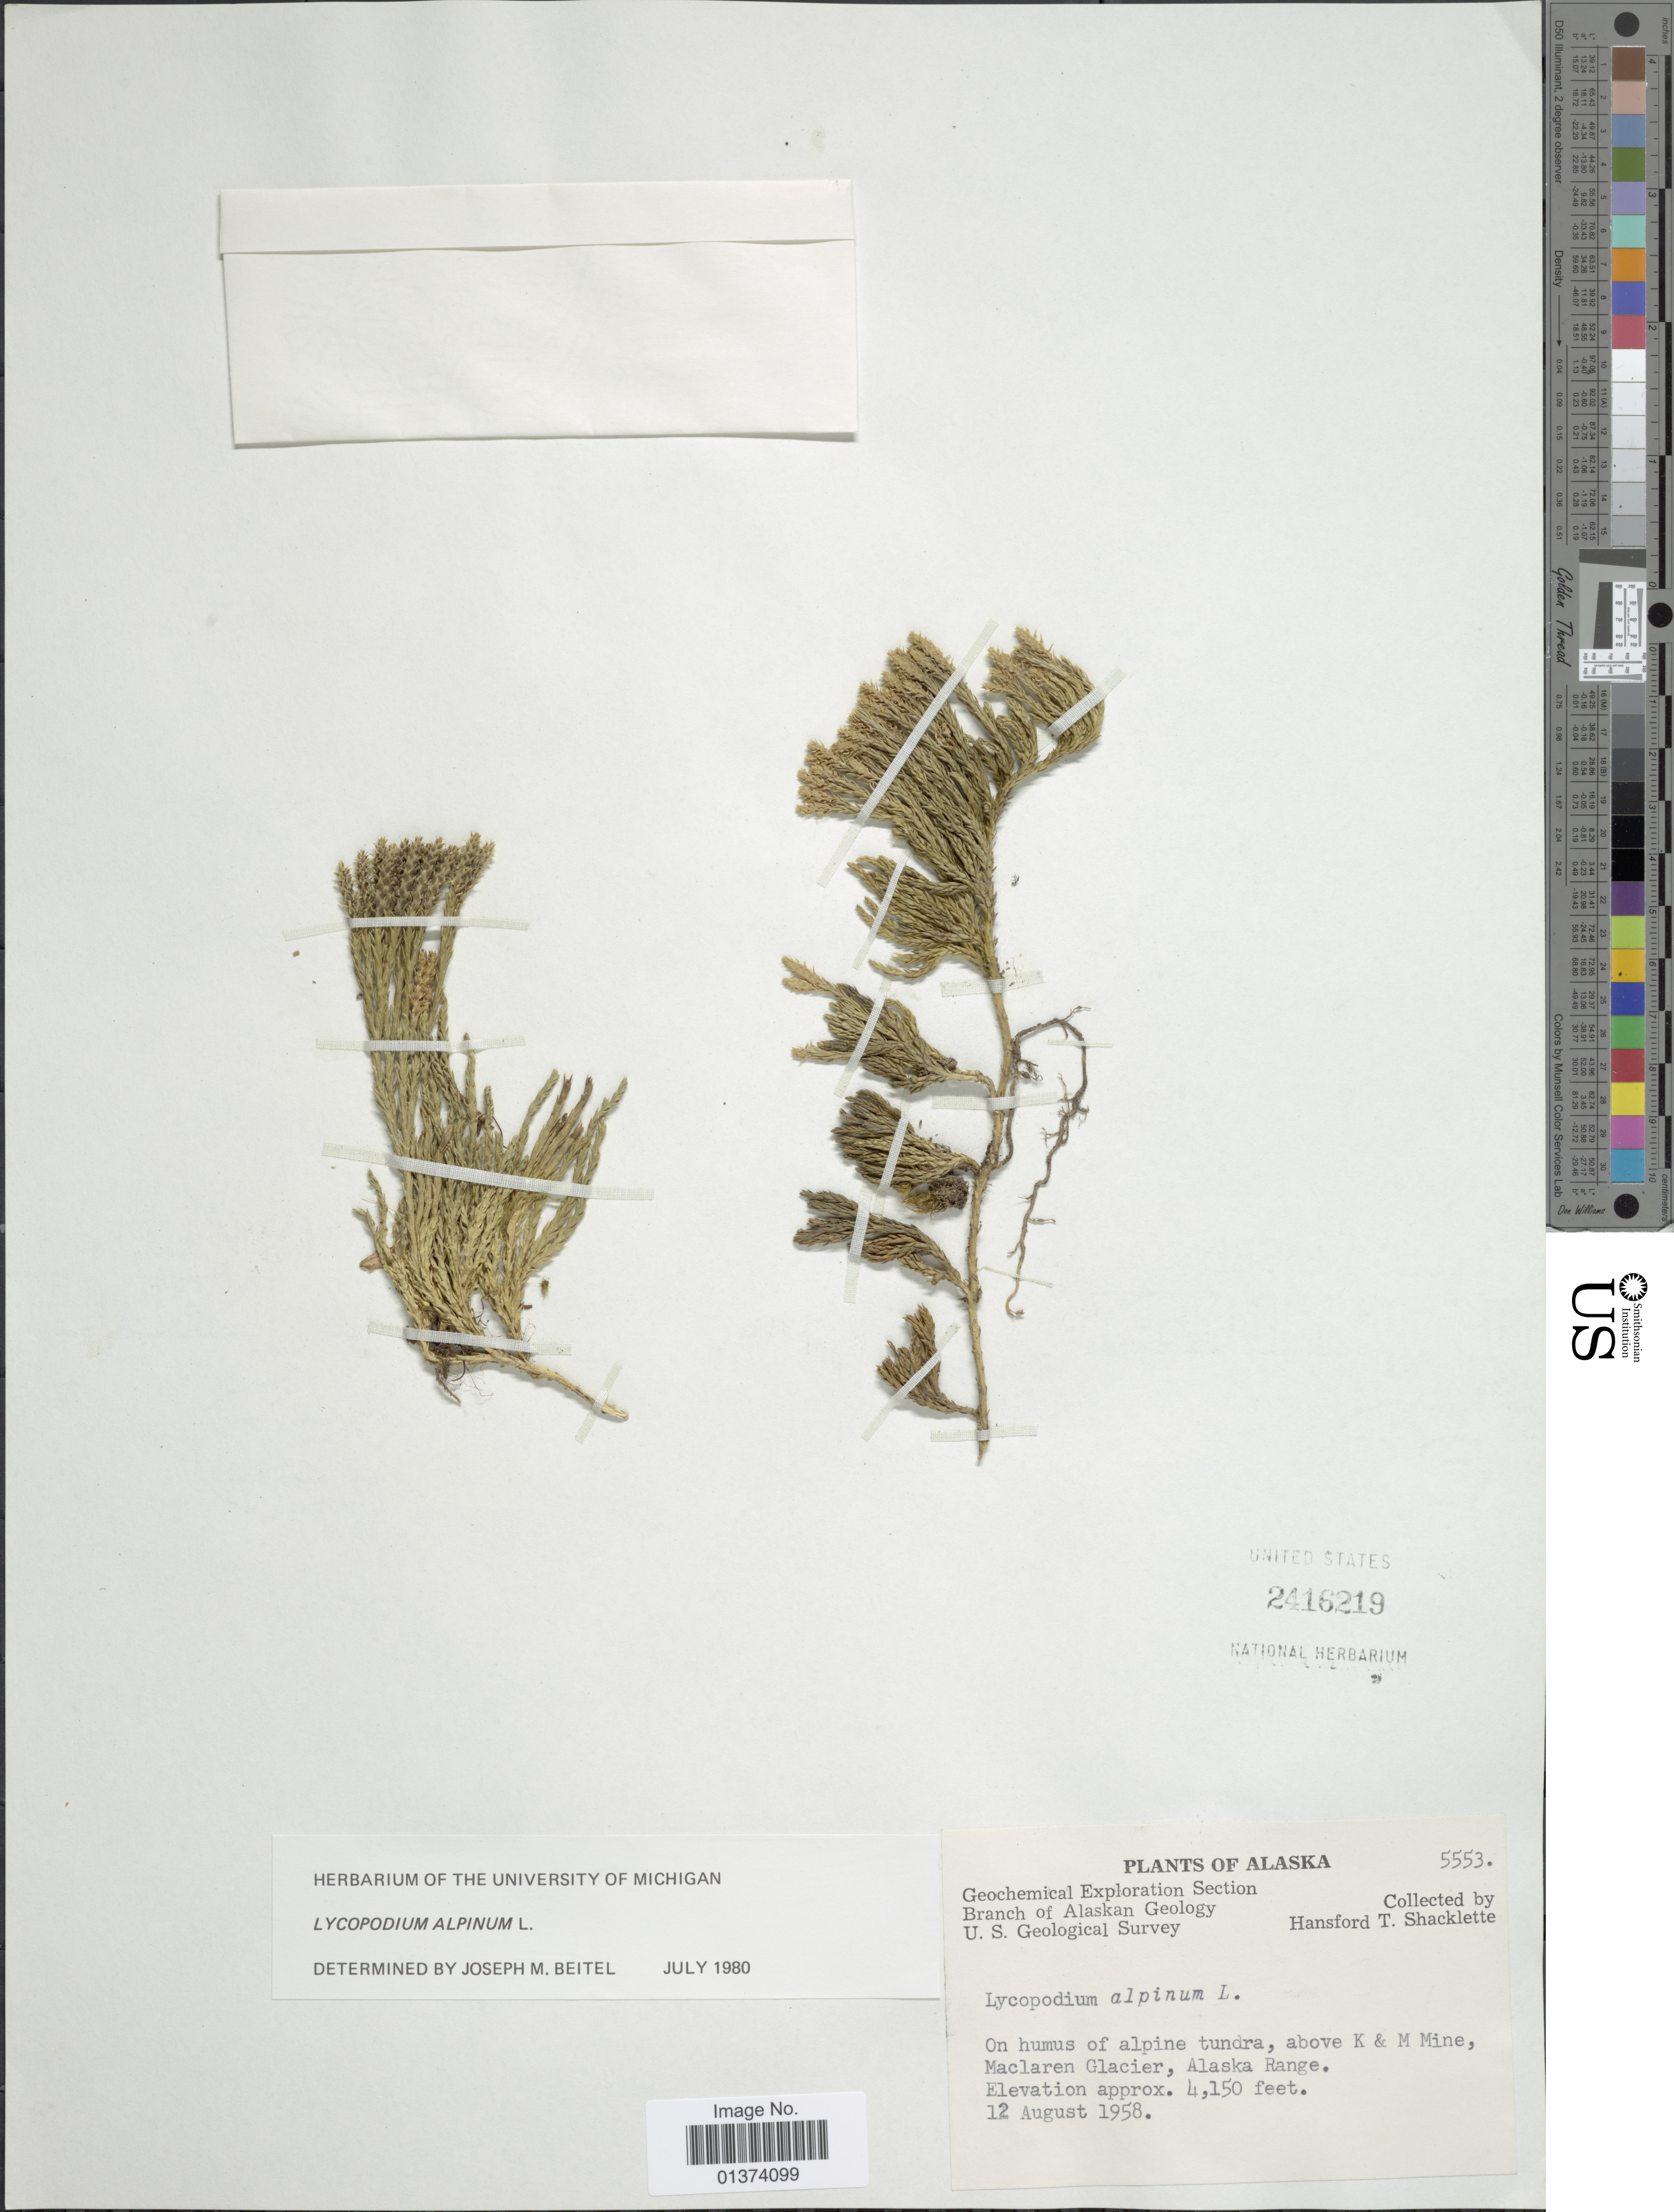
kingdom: Plantae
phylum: Tracheophyta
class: Lycopodiopsida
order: Lycopodiales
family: Lycopodiaceae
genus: Diphasiastrum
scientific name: Diphasiastrum alpinum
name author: (L.) Holub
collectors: H. Shacklette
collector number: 5553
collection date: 1958-08-12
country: United States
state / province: Alaska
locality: On humus of alpine tundra, above K & M Mine, Maclaren Glacier, Alaska Range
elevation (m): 1265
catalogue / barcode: US 2416219